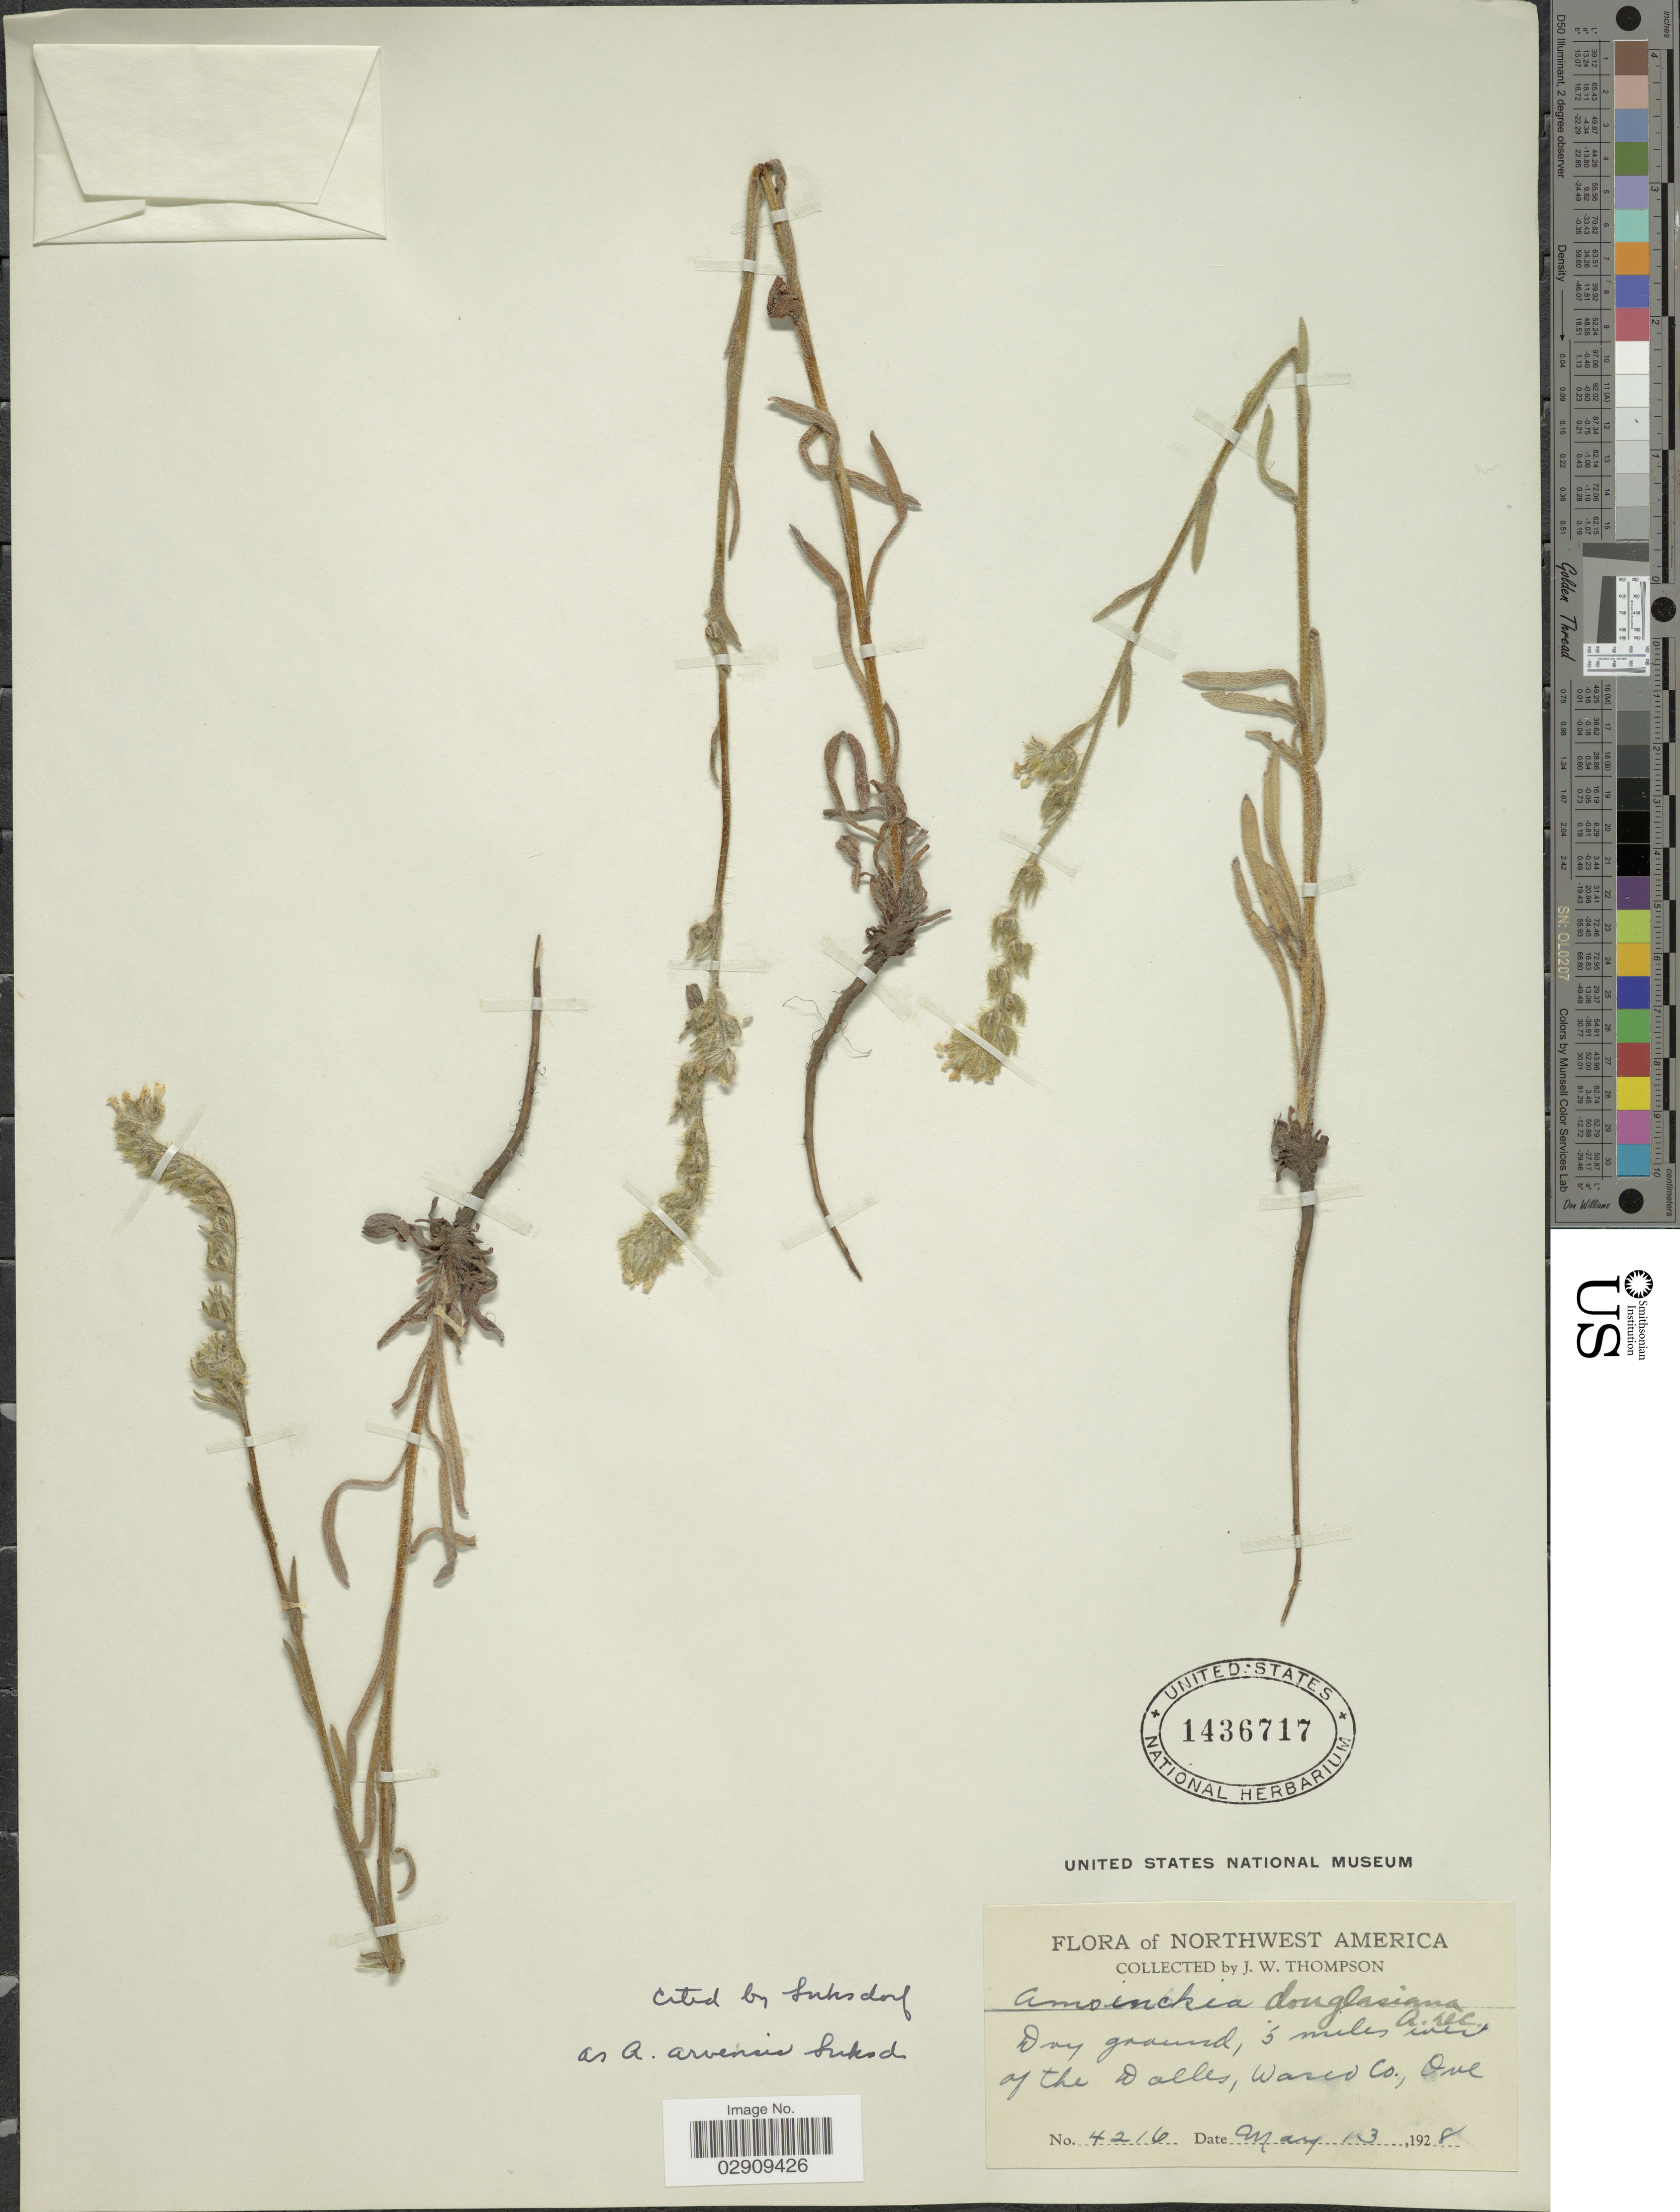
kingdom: Plantae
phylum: Tracheophyta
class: Magnoliopsida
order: Boraginales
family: Boraginaceae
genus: Amsinckia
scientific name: Amsinckia menziesii var. intermedia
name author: (Fisch. & C.A. Mey.) Ganders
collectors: J. Thompson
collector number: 4216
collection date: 1928-05-13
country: United States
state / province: Oregon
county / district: Wasco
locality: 5 miles west of the Dalles, Wasco Co., Ore. Northwest America.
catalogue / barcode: US 1436717